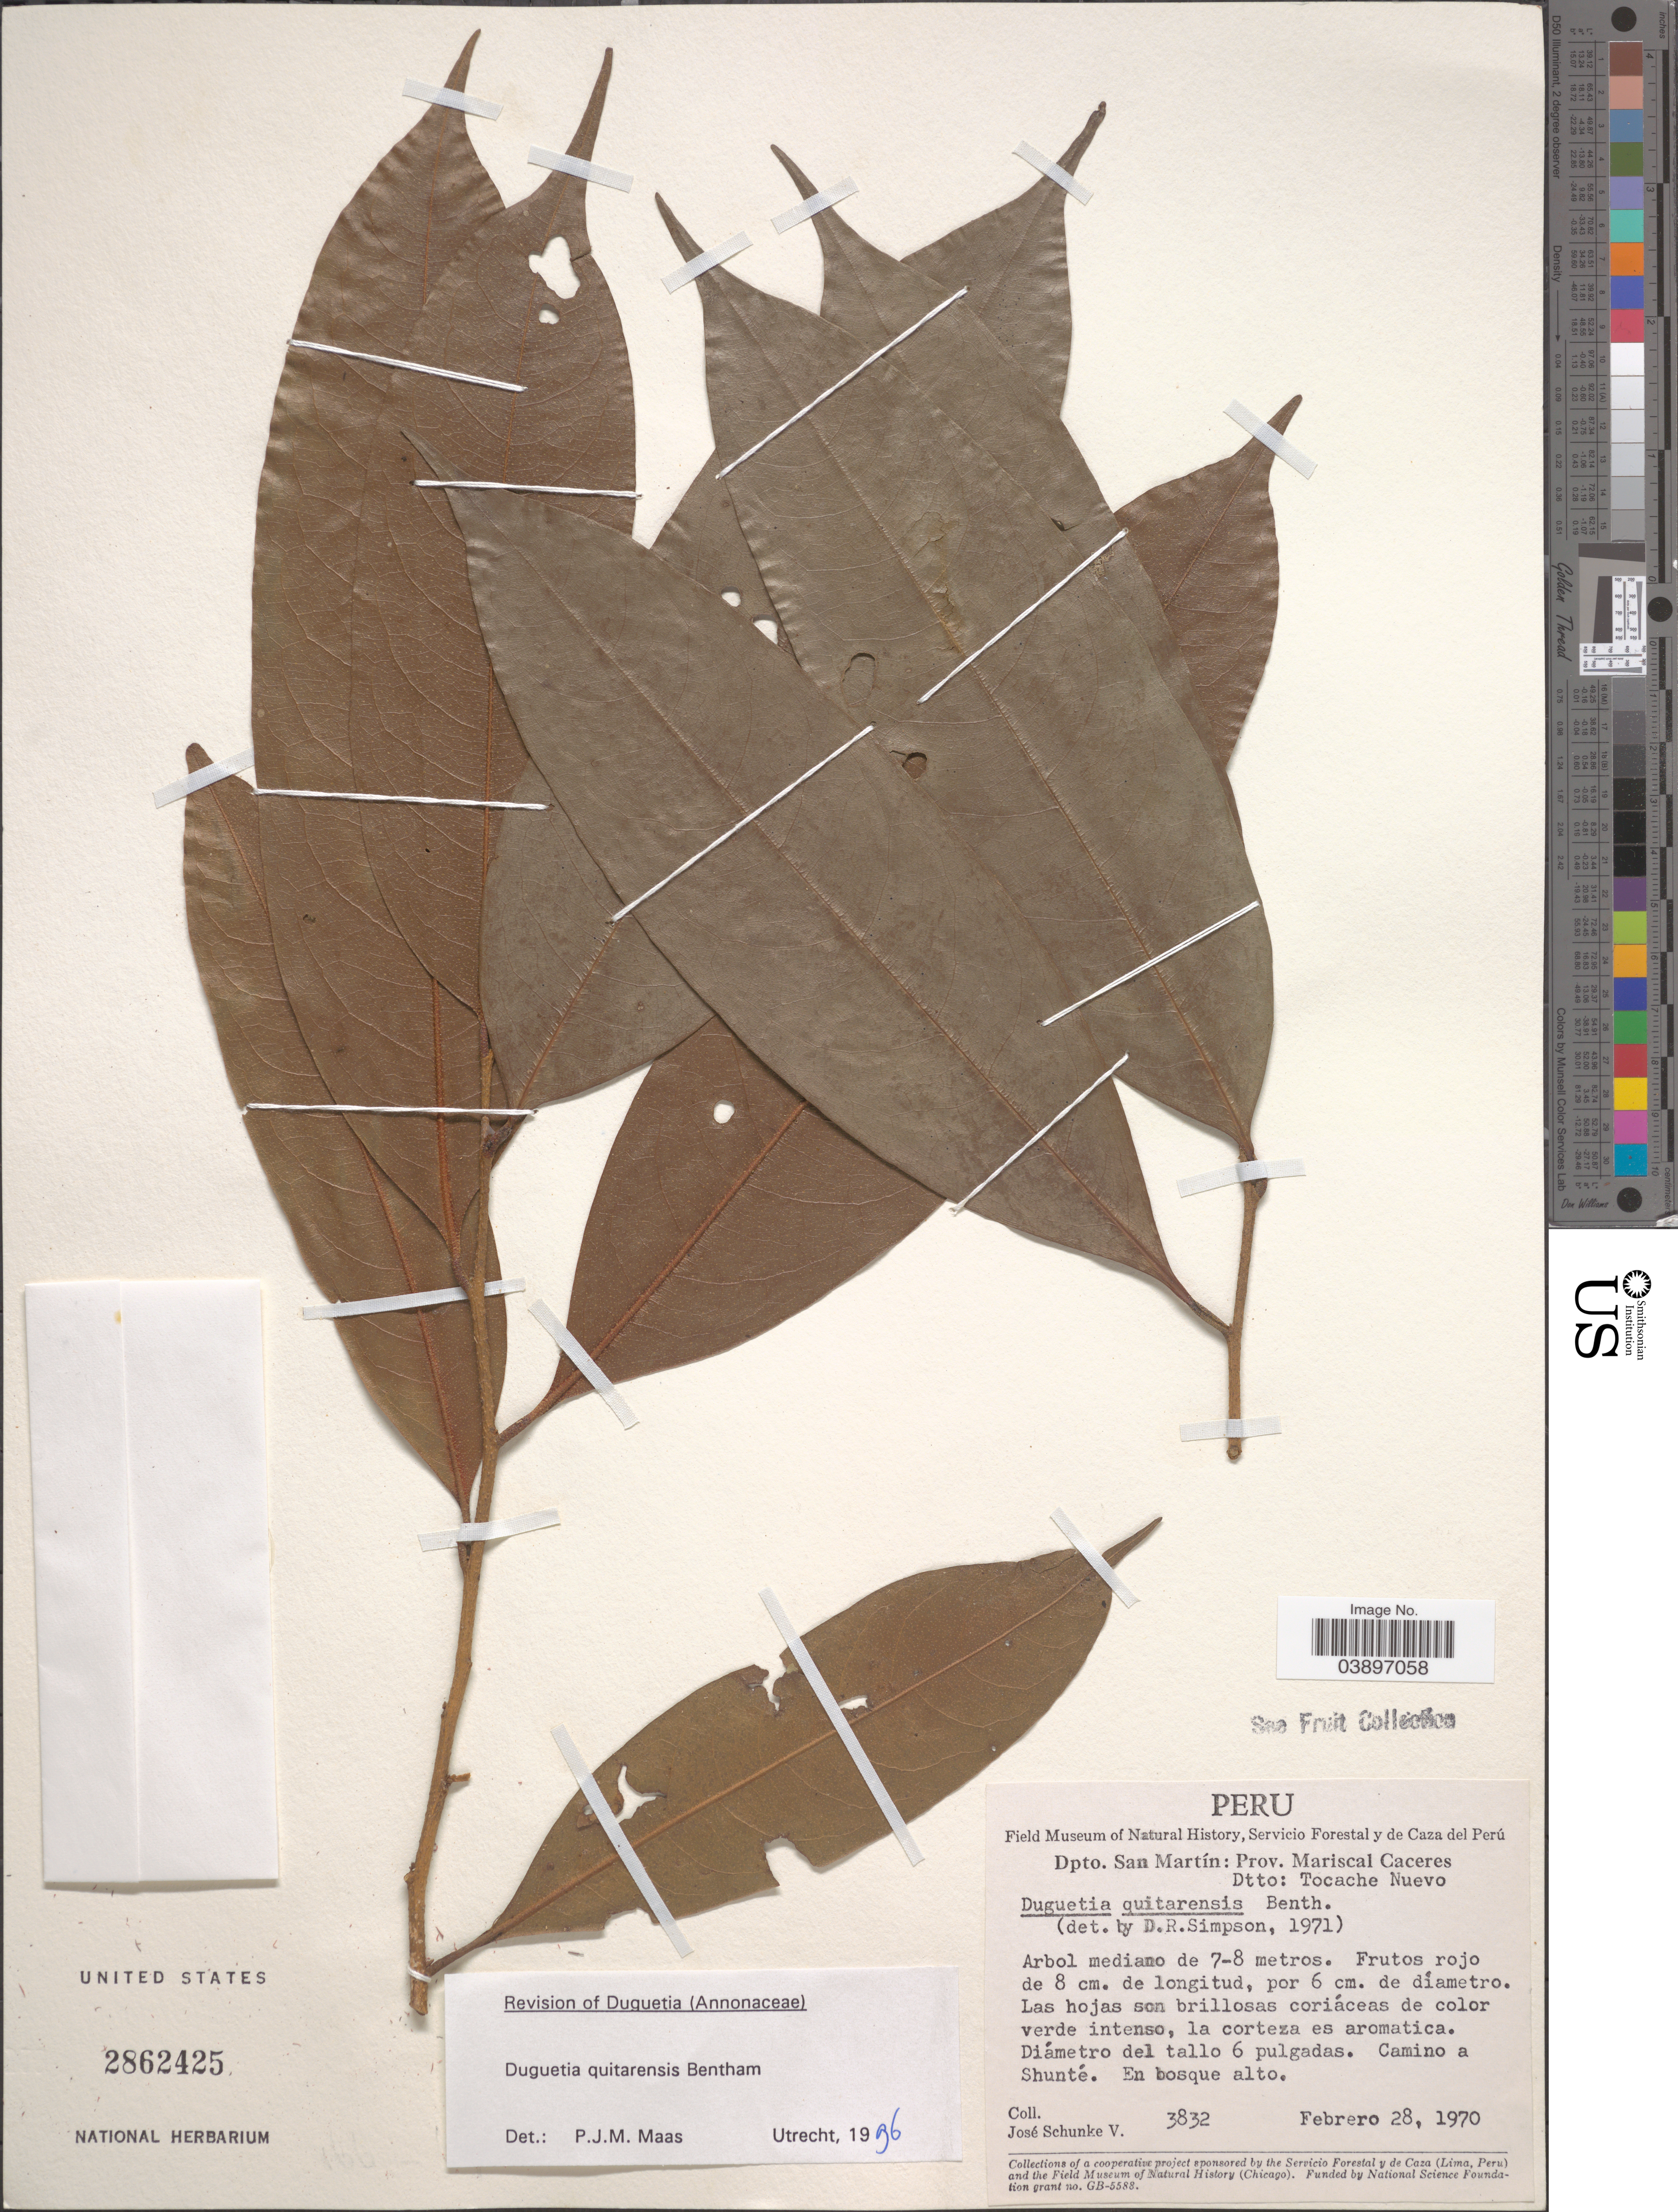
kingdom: Plantae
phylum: Tracheophyta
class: Magnoliopsida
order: Magnoliales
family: Annonaceae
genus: Duguetia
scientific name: Duguetia quitarensis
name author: Benth.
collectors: J. Schunke Vigo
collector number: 3832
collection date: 1970-02-28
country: Peru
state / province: San Martín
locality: Dpto. San Martín: Prov. Mariscal Caceres. Dtto. Tocache Nuevo. Camino a Shunté.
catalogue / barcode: US 2862425